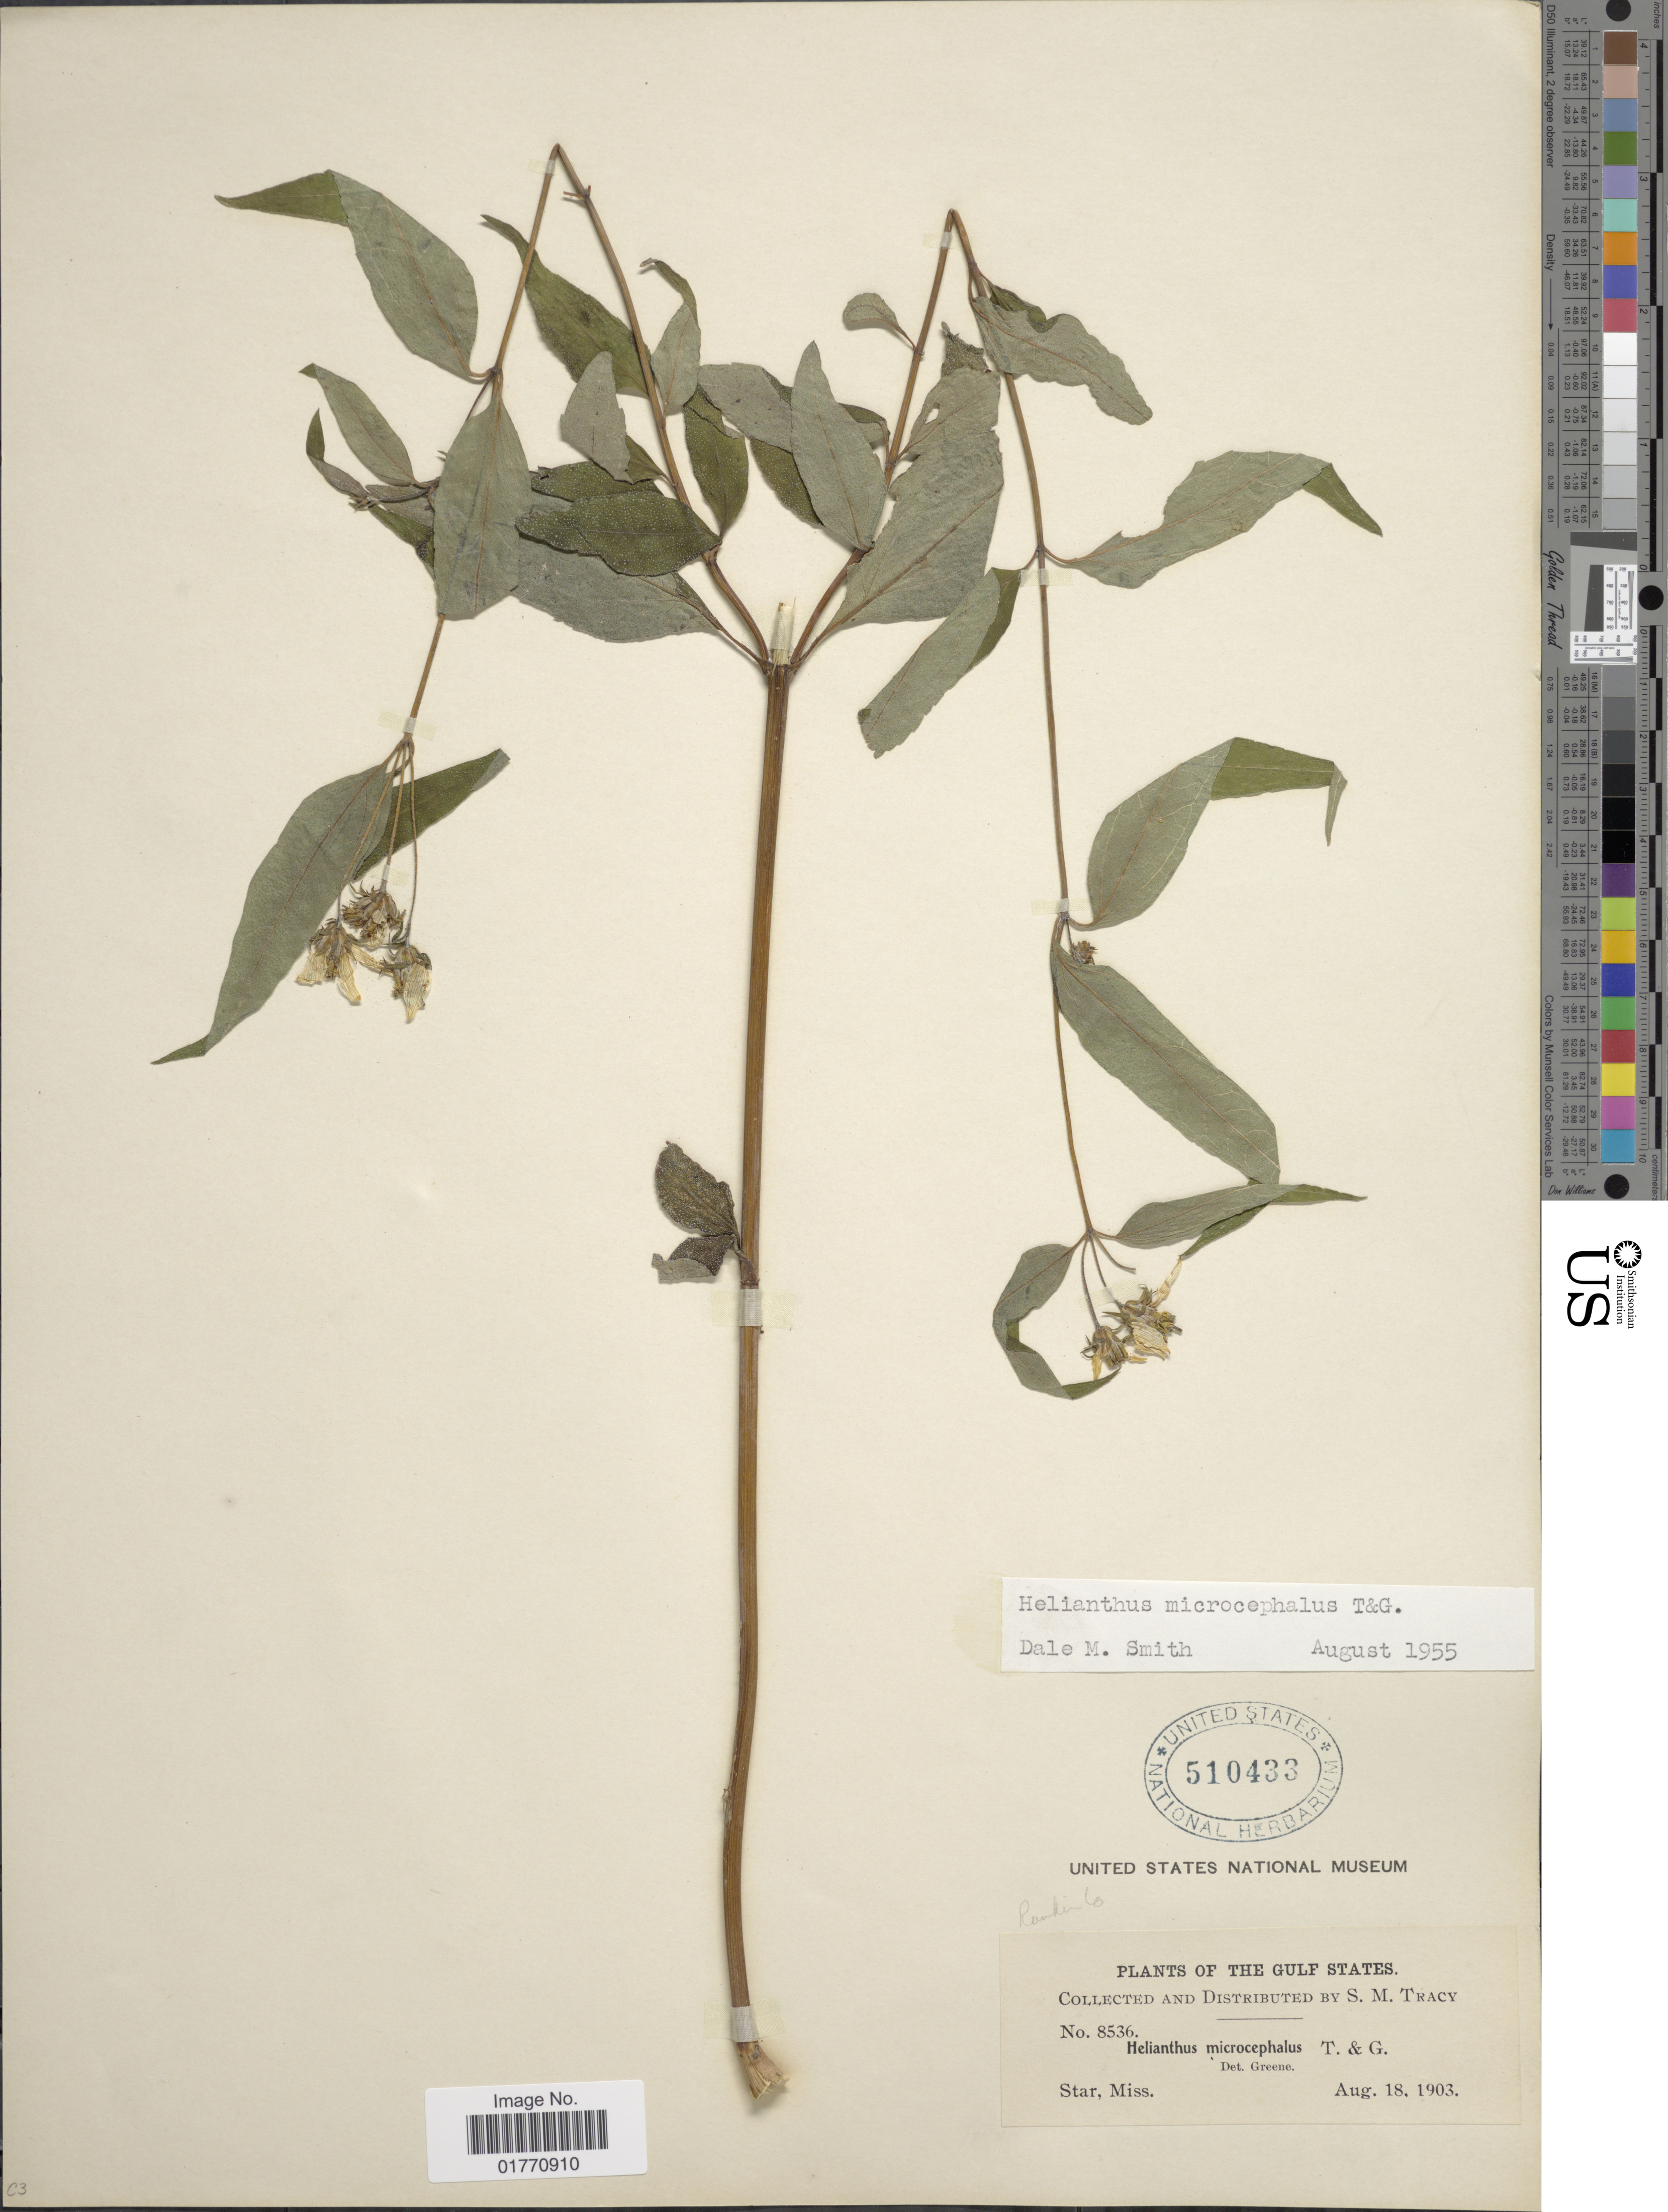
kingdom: Plantae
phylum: Tracheophyta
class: Magnoliopsida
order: Asterales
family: Asteraceae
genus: Helianthus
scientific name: Helianthus microcephalus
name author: Torr. & A. Gray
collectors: S. M. Tracy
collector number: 8536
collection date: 1903-08-18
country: United States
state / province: Mississippi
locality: The Gulf States, Star.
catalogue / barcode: US 510433